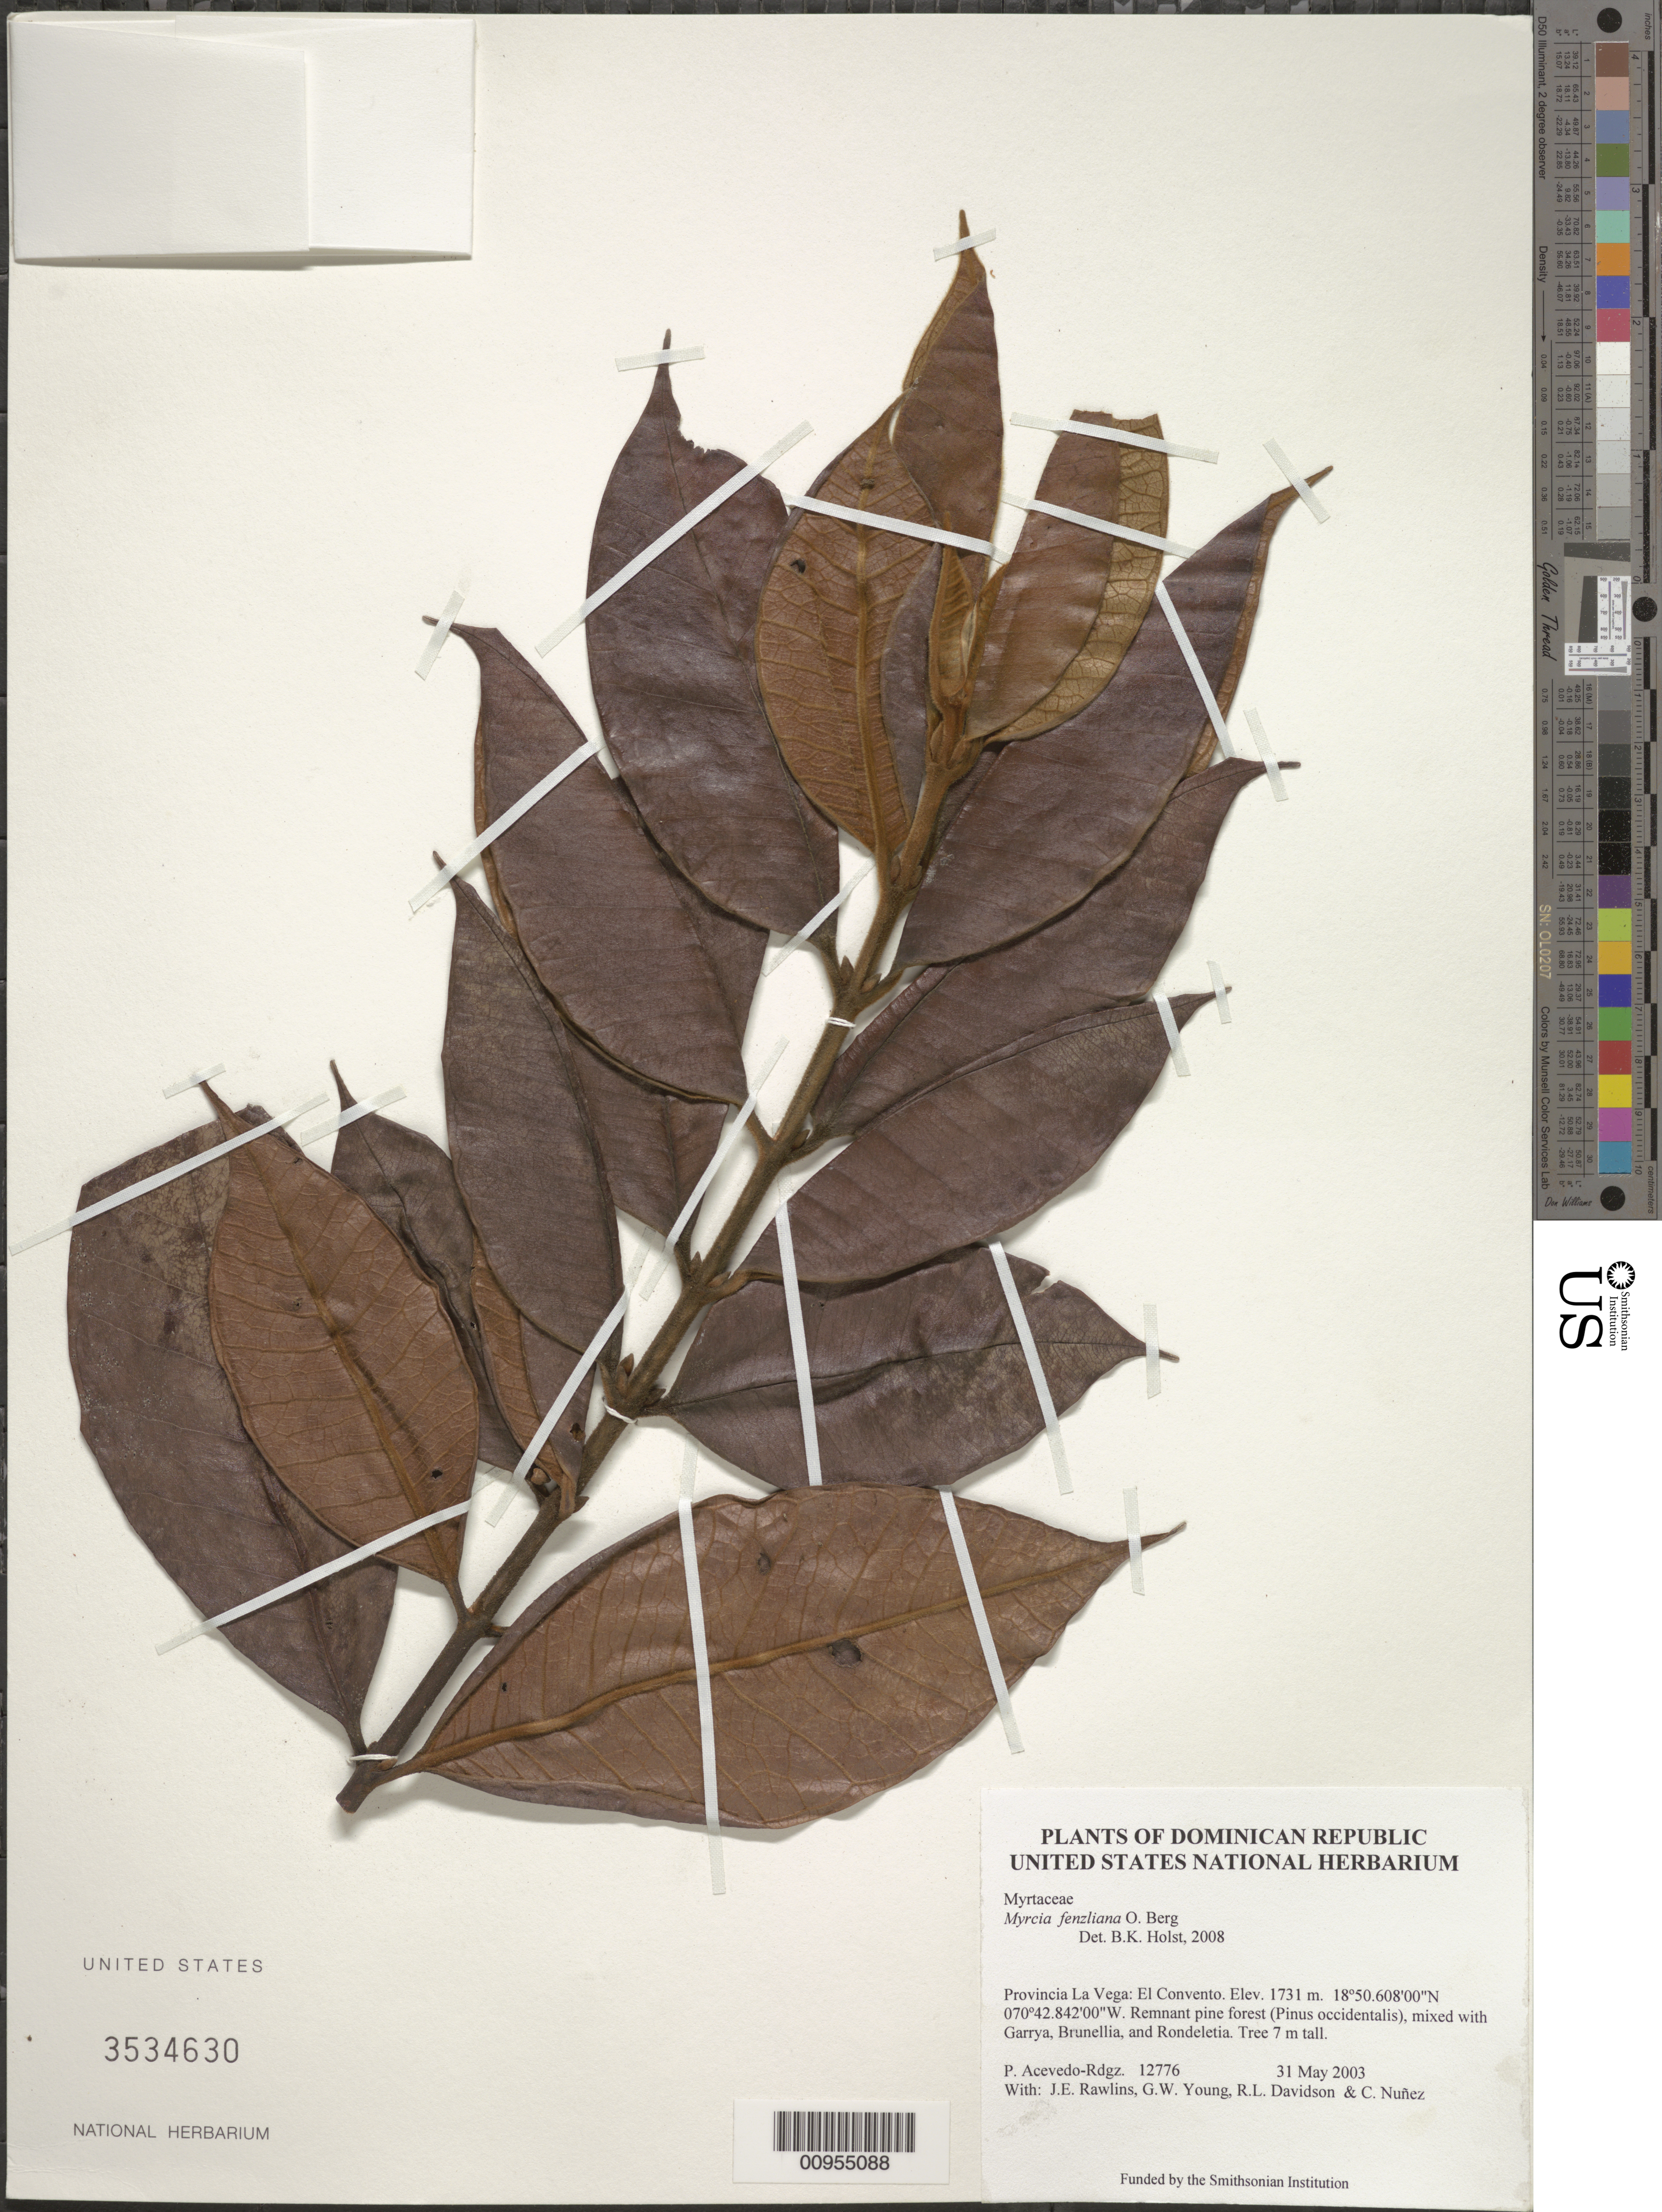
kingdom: Plantae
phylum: Tracheophyta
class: Magnoliopsida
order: Myrtales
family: Myrtaceae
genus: Myrcia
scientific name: Myrcia fenzliana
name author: O. Berg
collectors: P. Acevedo-Rodr., J. Rawlins, G. Young, R. Davidson & C. Nunez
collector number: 12776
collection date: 2003-05-31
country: Dominican Republic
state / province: La Vega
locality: El Convento.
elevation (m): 1731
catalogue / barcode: US 3534630